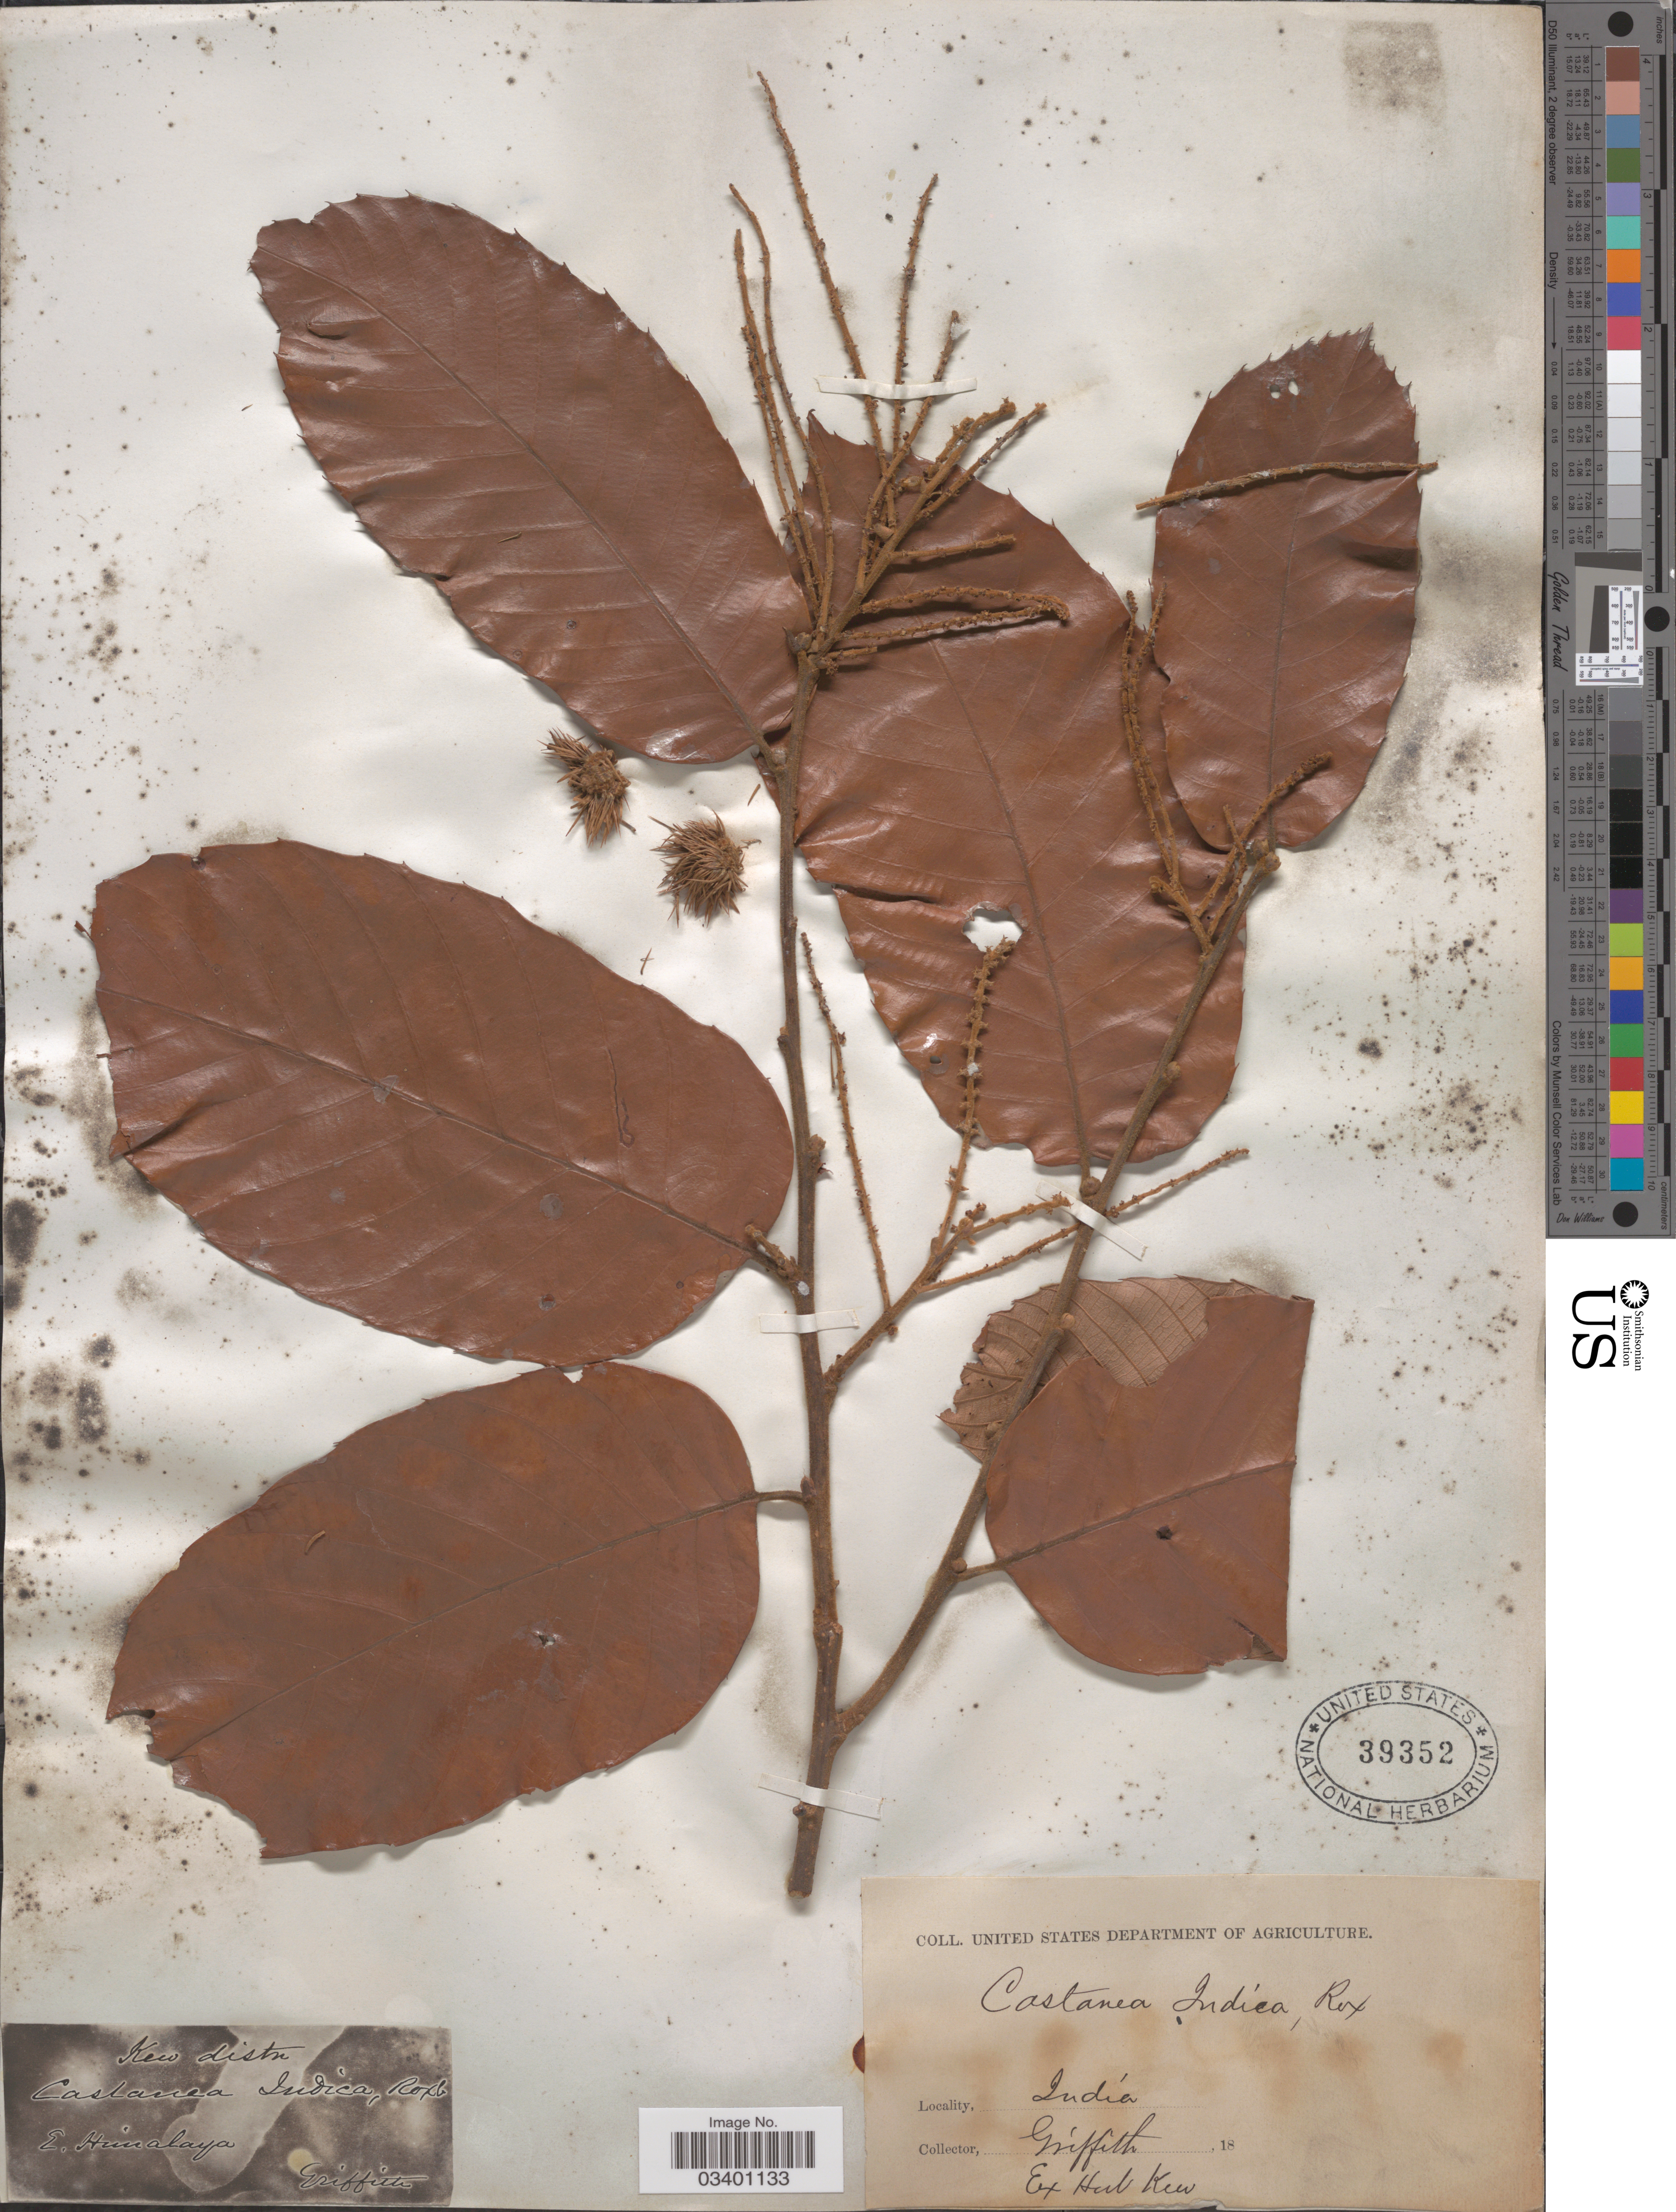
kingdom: Plantae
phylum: Tracheophyta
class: Magnoliopsida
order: Fagales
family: Fagaceae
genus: Castanopsis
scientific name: Castanopsis indica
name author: (Roxb.) A. DC.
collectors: -. Griffith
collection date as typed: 18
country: India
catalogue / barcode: US 39352